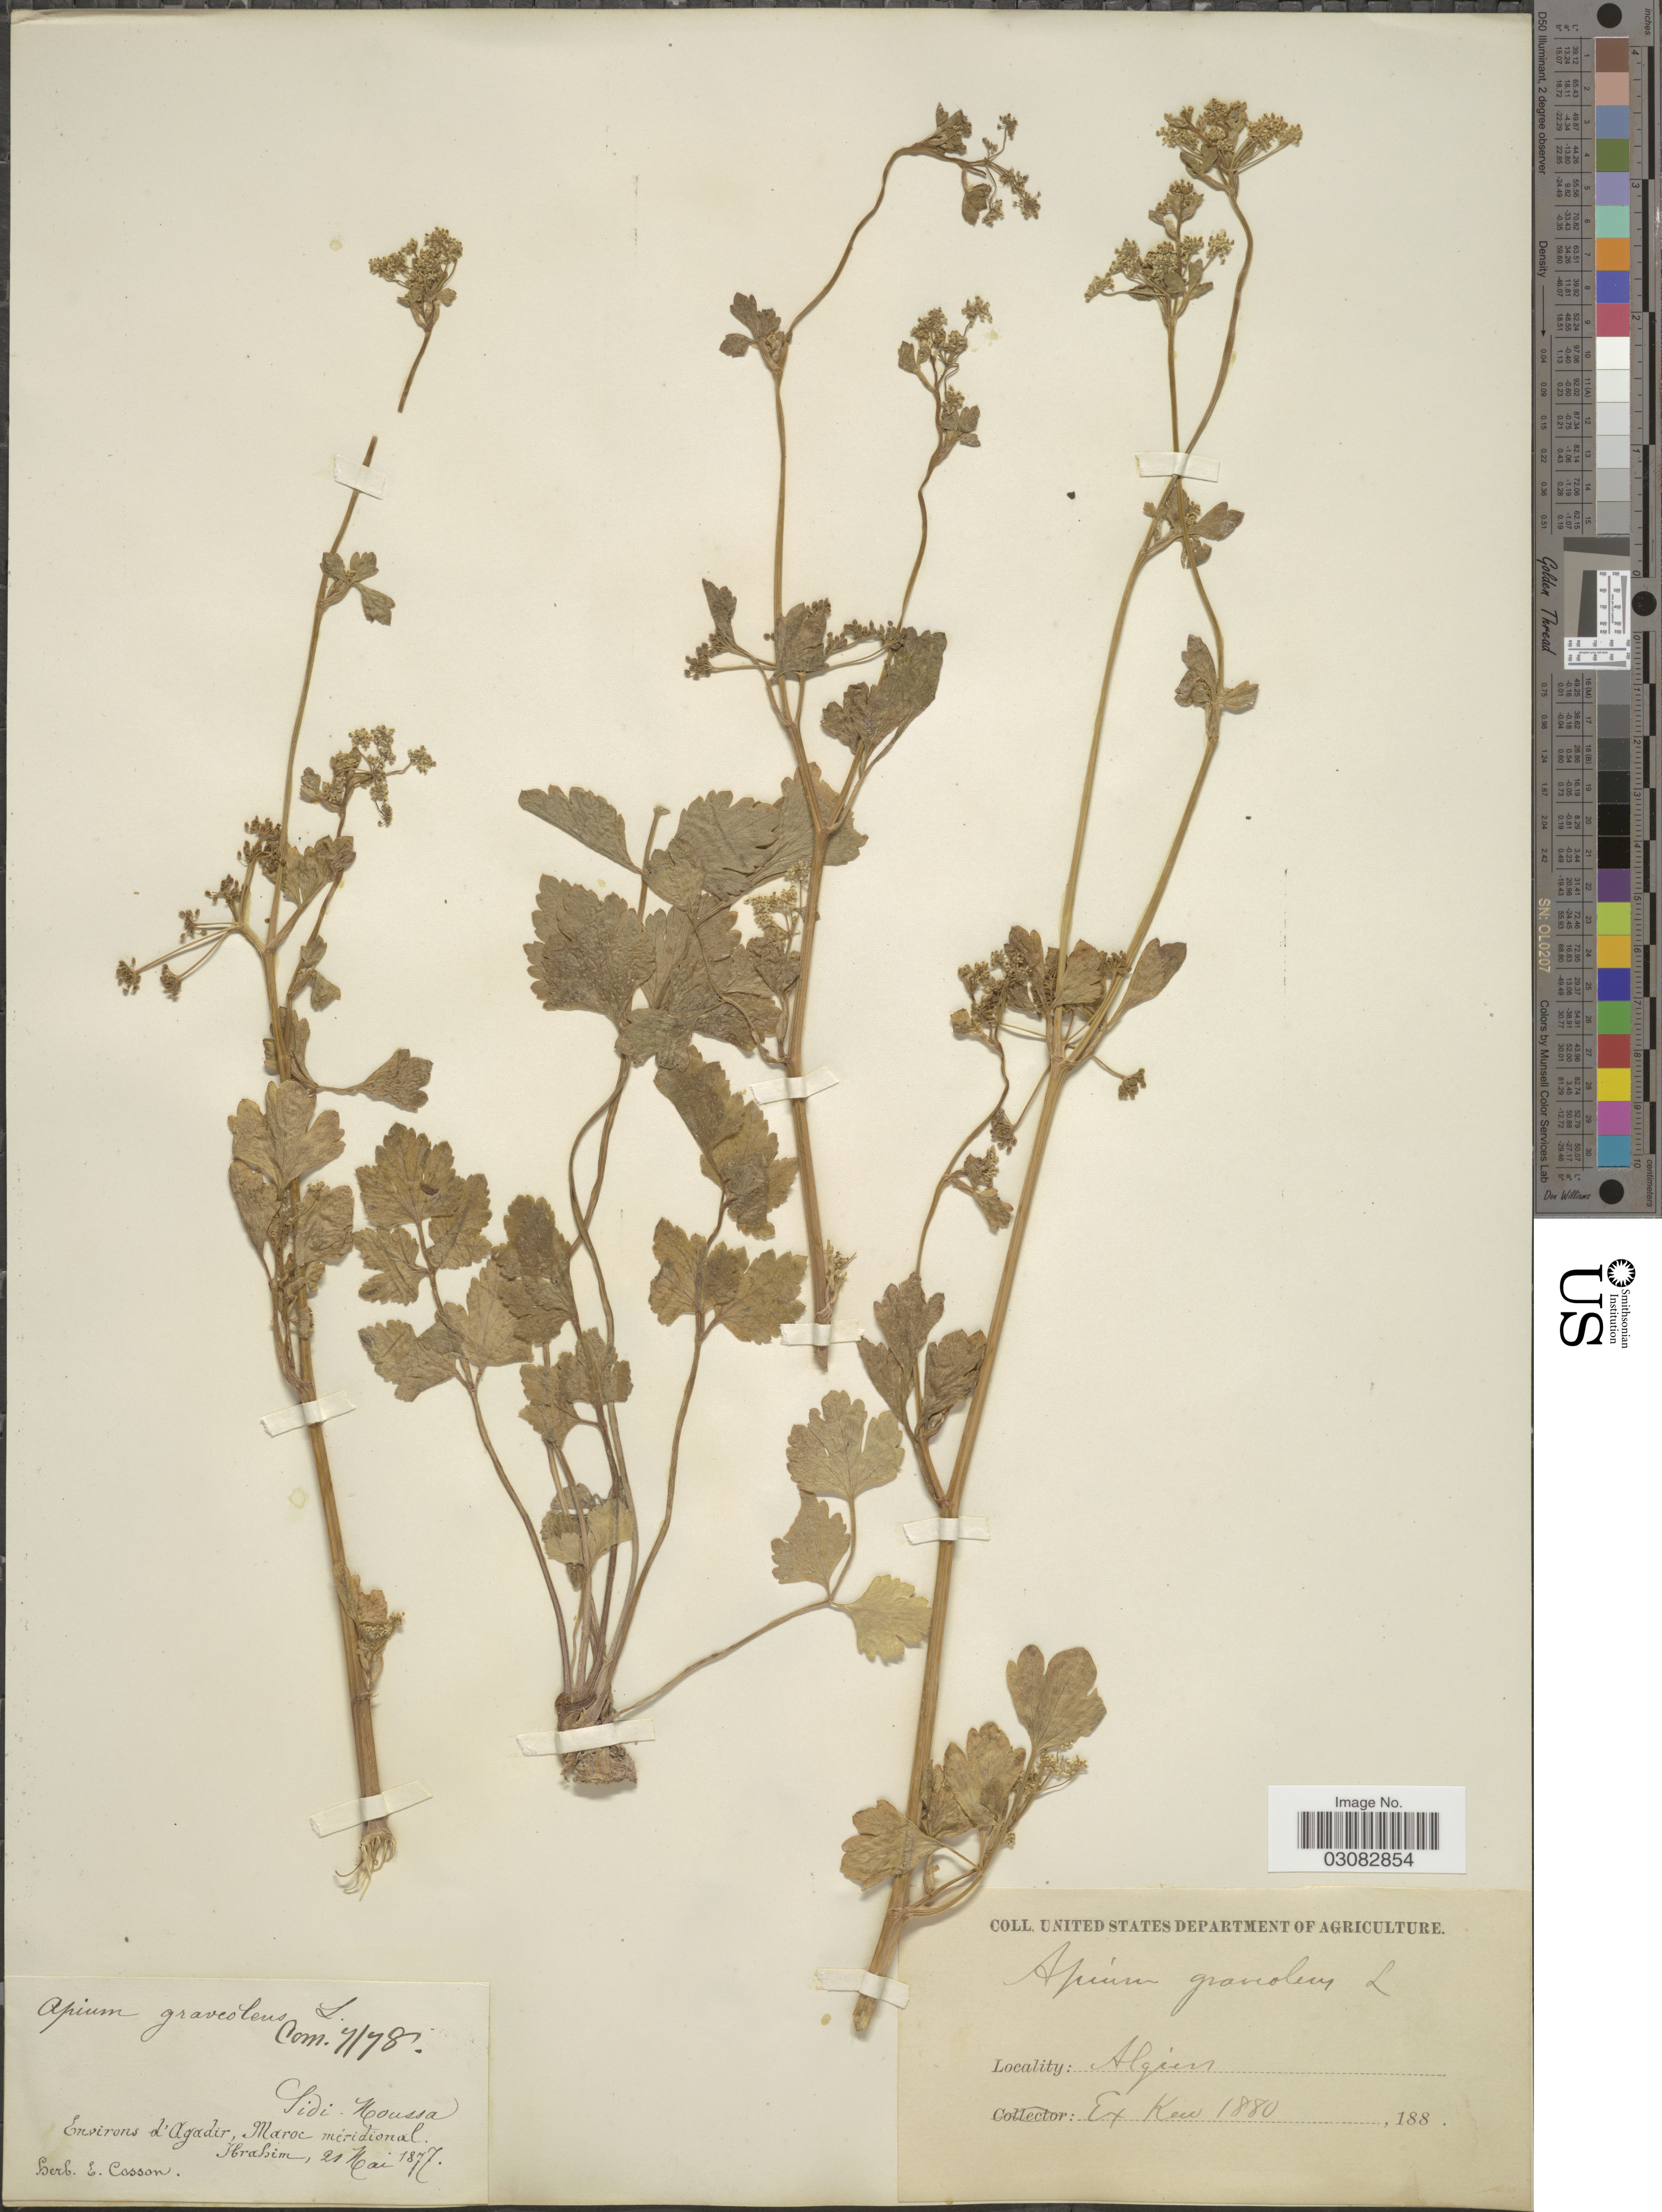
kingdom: Plantae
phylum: Tracheophyta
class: Magnoliopsida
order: Apiales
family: Apiaceae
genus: Apium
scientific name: Apium graveolens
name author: L.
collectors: -. Ibrahim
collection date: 1877-05-21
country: Morocco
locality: Sidi-Noussa. Environs d'Agadir, Maroc méridional. Algiers.